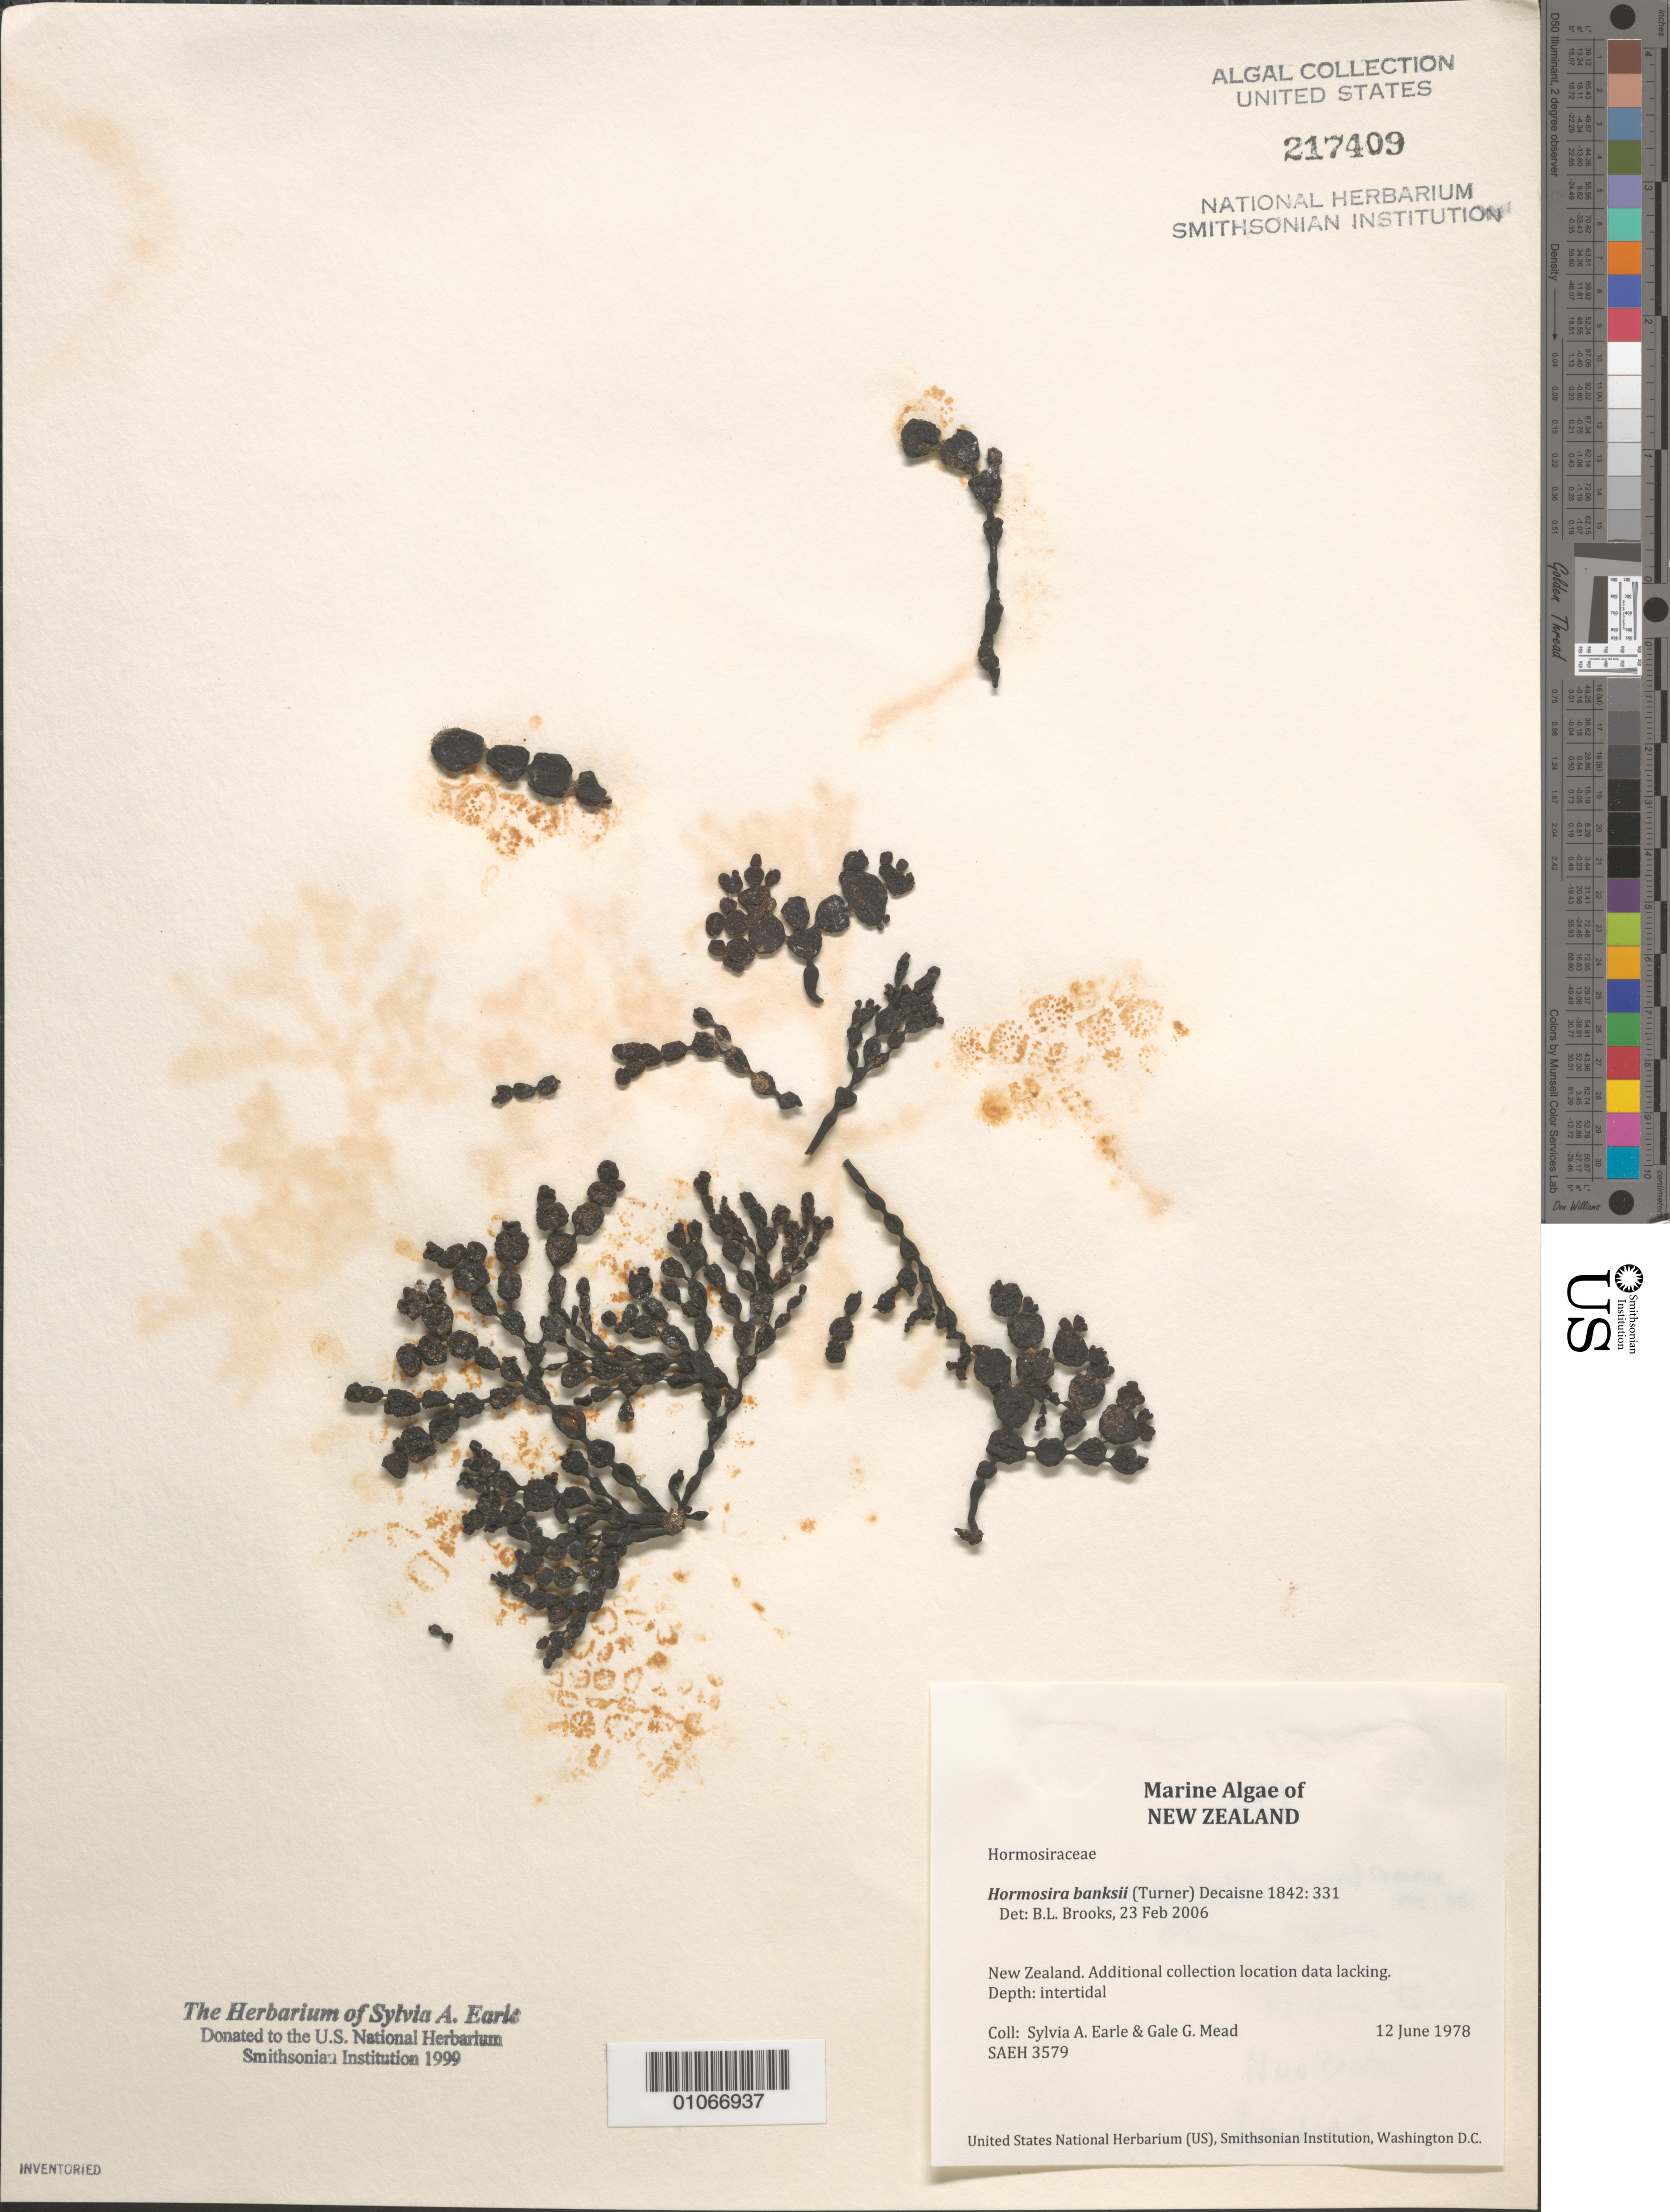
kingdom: Chromista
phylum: Ochrophyta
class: Phaeophyceae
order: Fucales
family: Hormosiraceae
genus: Hormosira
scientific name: Hormosira banksii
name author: (Turner) Decne.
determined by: Brooks, B. L., (BOT), Smithsonian Institution - National Museum of Natural History (UNITED STATES)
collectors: S. A. Earle & G. Mead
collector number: SAEH 3579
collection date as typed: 12 Jun 1978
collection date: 1978-06-12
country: New Zealand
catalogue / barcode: US 217409